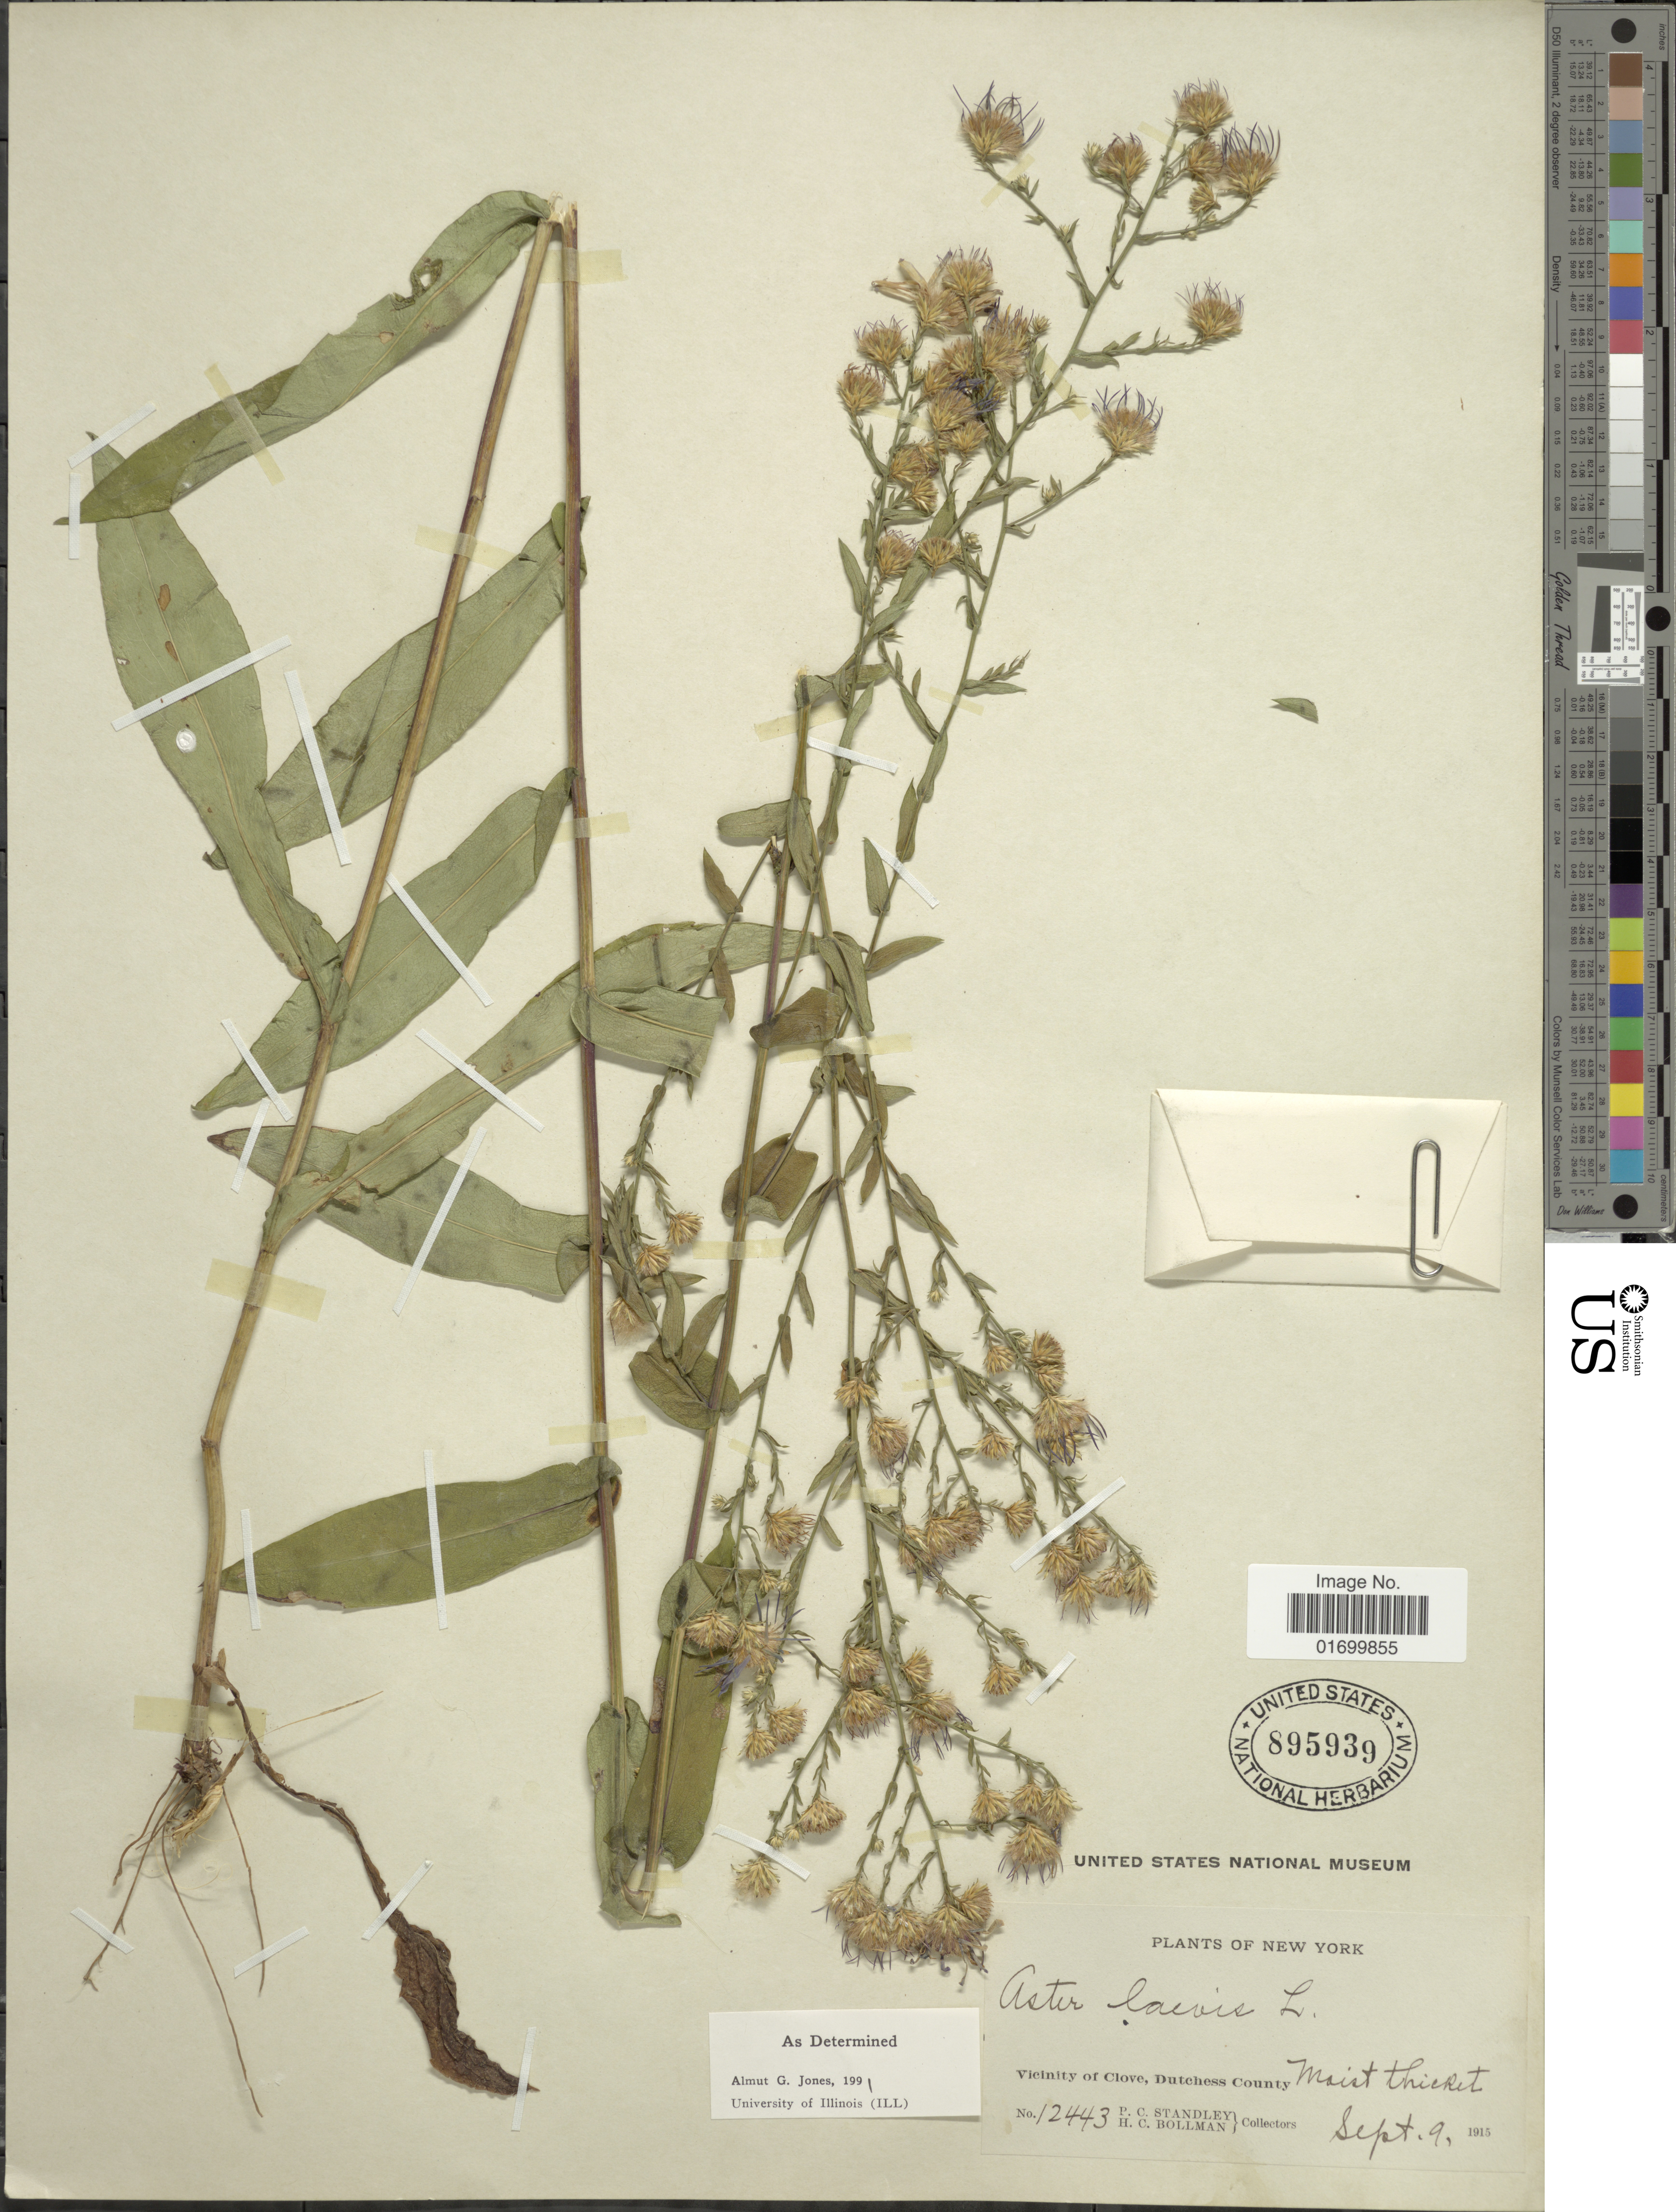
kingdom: Plantae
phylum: Tracheophyta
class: Magnoliopsida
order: Asterales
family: Asteraceae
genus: Symphyotrichum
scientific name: Symphyotrichum laeve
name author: (L.) Á. Löve & D. Löve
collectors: P. C. Standley & H. C. Bollman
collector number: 12443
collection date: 1915-09-09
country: United States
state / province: New York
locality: Vicinity of Clove, Dutchess County.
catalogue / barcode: US 895939